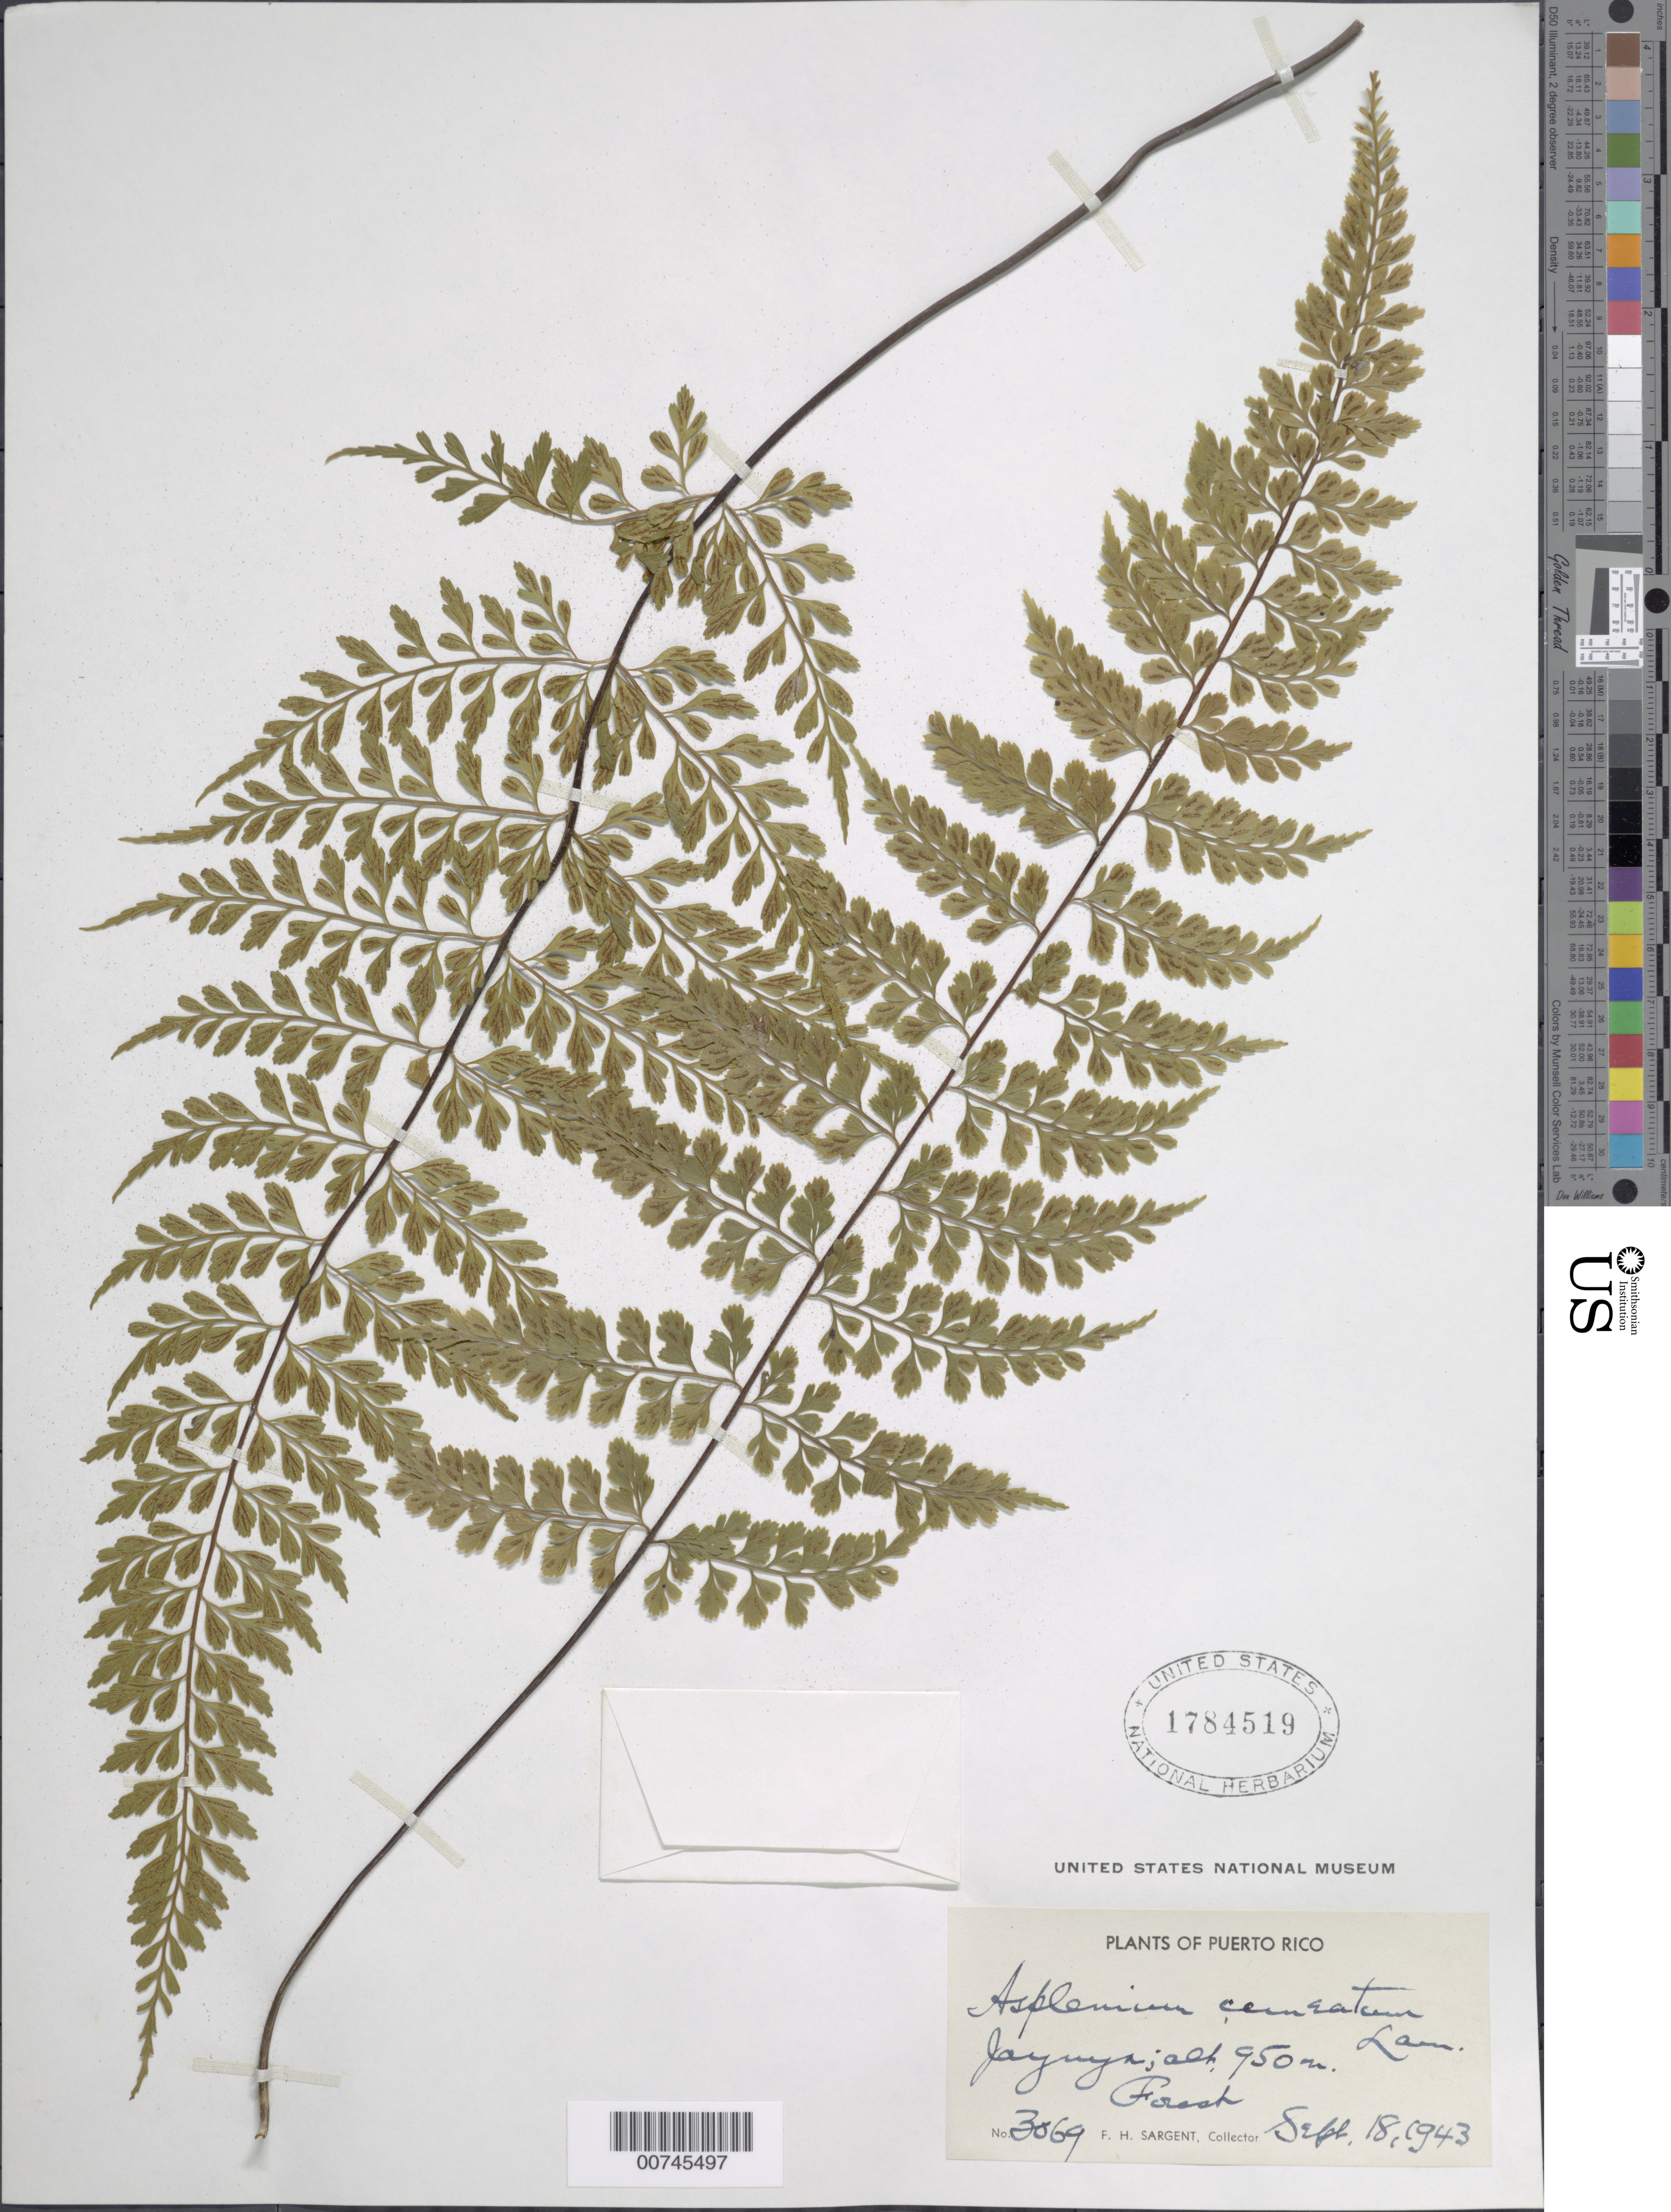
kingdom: Plantae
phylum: Tracheophyta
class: Polypodiopsida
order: Polypodiales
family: Aspleniaceae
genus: Asplenium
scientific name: Asplenium cuneatum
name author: Lam.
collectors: F. H. Sargent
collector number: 3069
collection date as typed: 18 Sep 1943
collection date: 1943-09-18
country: Puerto Rico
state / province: Jayuya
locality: Jayuya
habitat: Forest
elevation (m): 950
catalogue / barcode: US 1784519